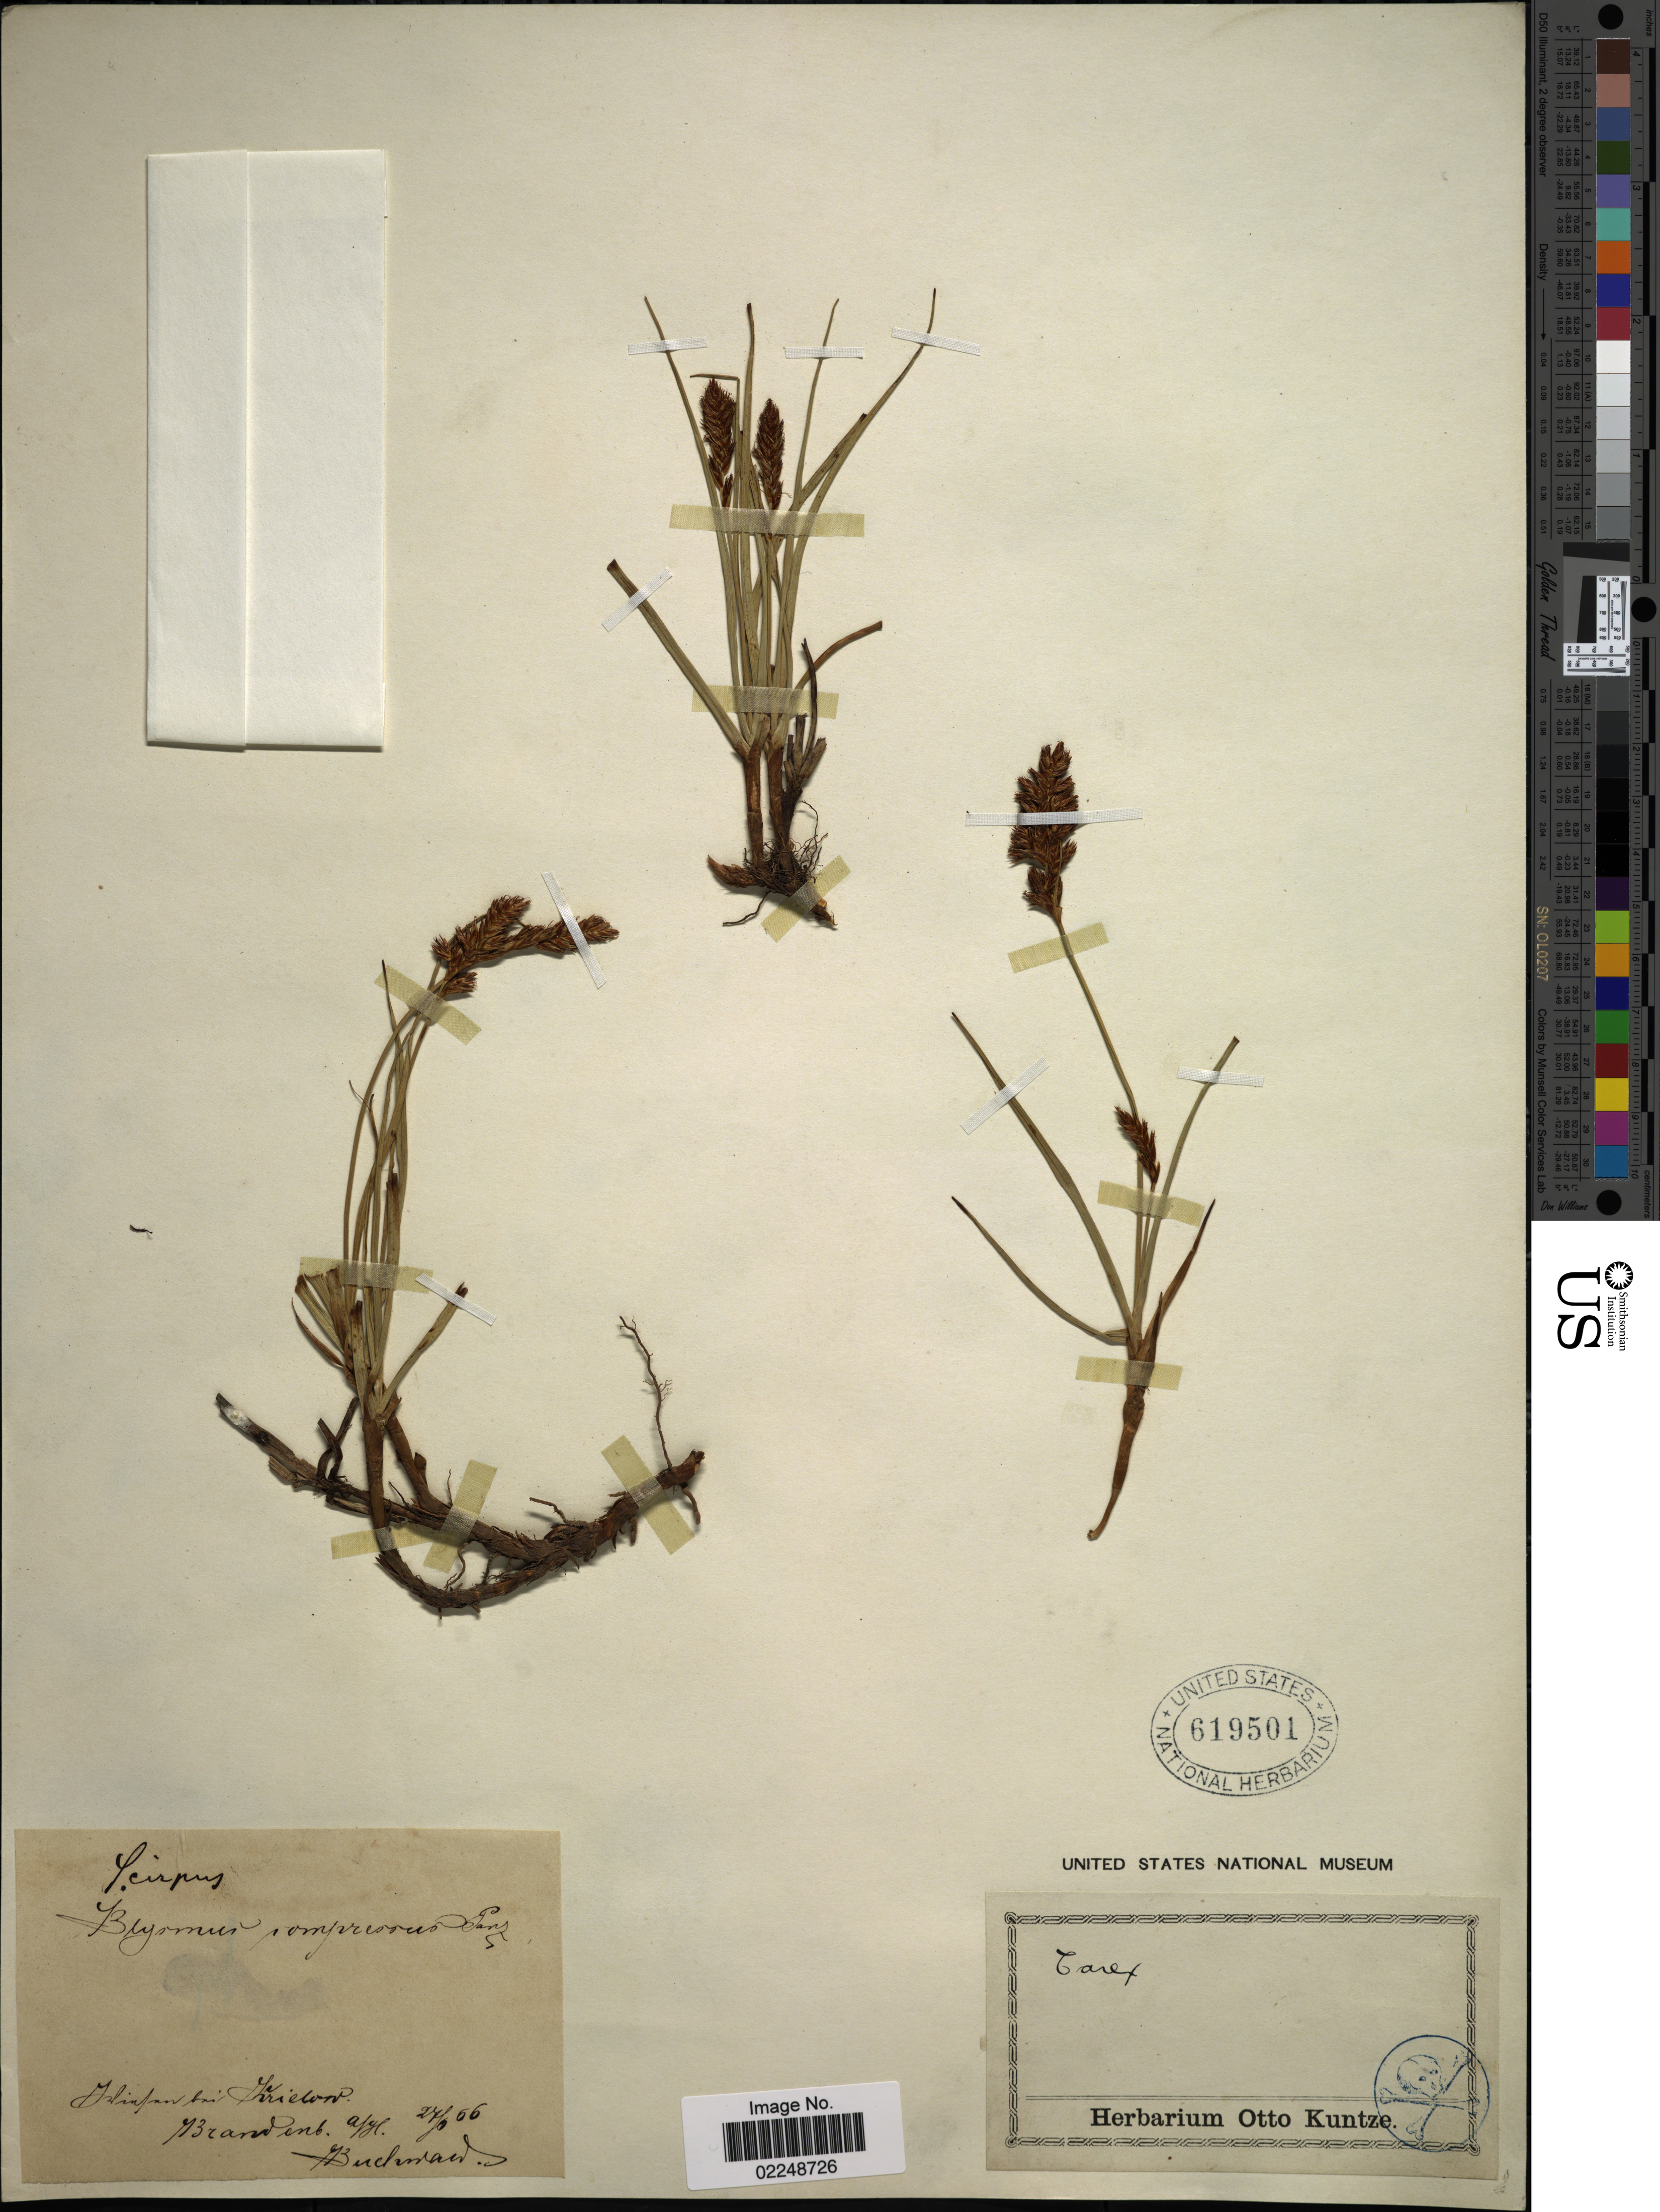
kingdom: Plantae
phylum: Tracheophyta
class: Liliopsida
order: Poales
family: Cyperaceae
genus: Blysmus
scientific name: Blysmus compressus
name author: (L.) Panzer ex Link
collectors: Buchanan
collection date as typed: Transcribed d/m/y: 27/1/66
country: Germany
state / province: Brandenburg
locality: Islinfan bois Ierielon, Brandpenb [interpreted]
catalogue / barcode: US 619501